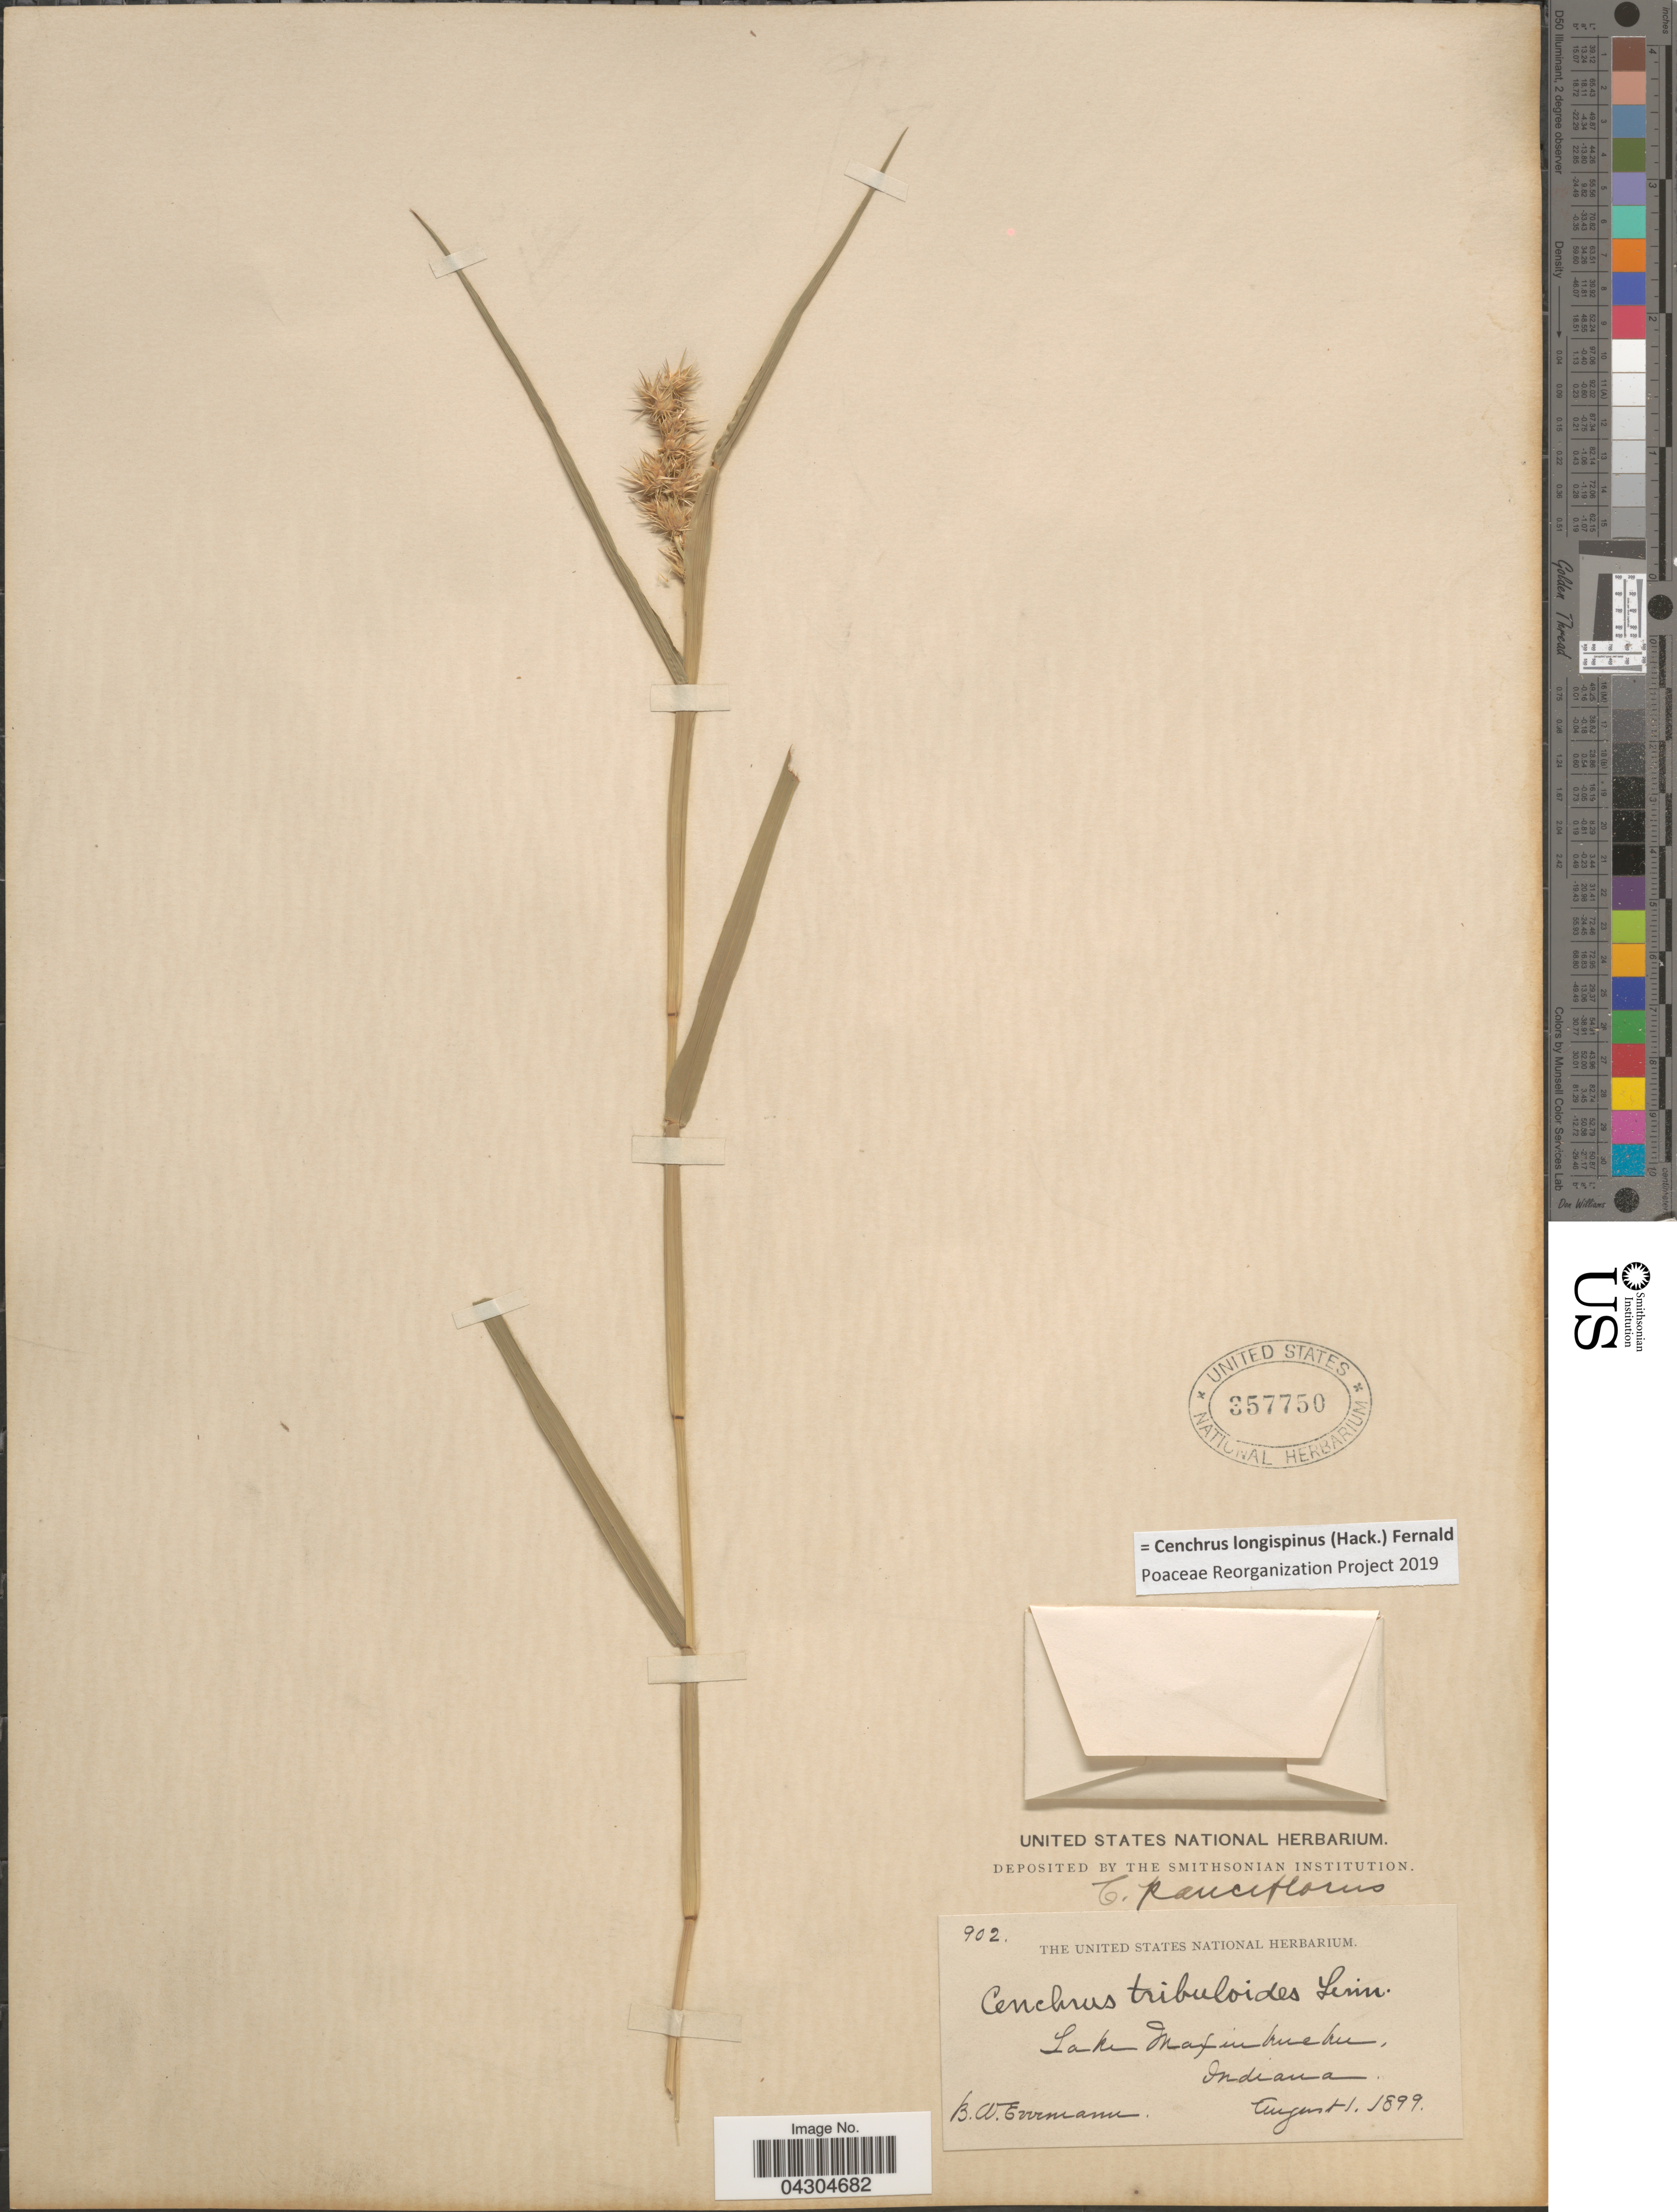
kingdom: Plantae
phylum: Tracheophyta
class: Liliopsida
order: Poales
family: Poaceae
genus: Cenchrus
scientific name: Cenchrus longispinus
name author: (Hack.) Fernald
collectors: B. W. Evermann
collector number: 902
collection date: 1899-08-01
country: United States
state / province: Indiana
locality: Lake Maxinkuckee.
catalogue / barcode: US 357750